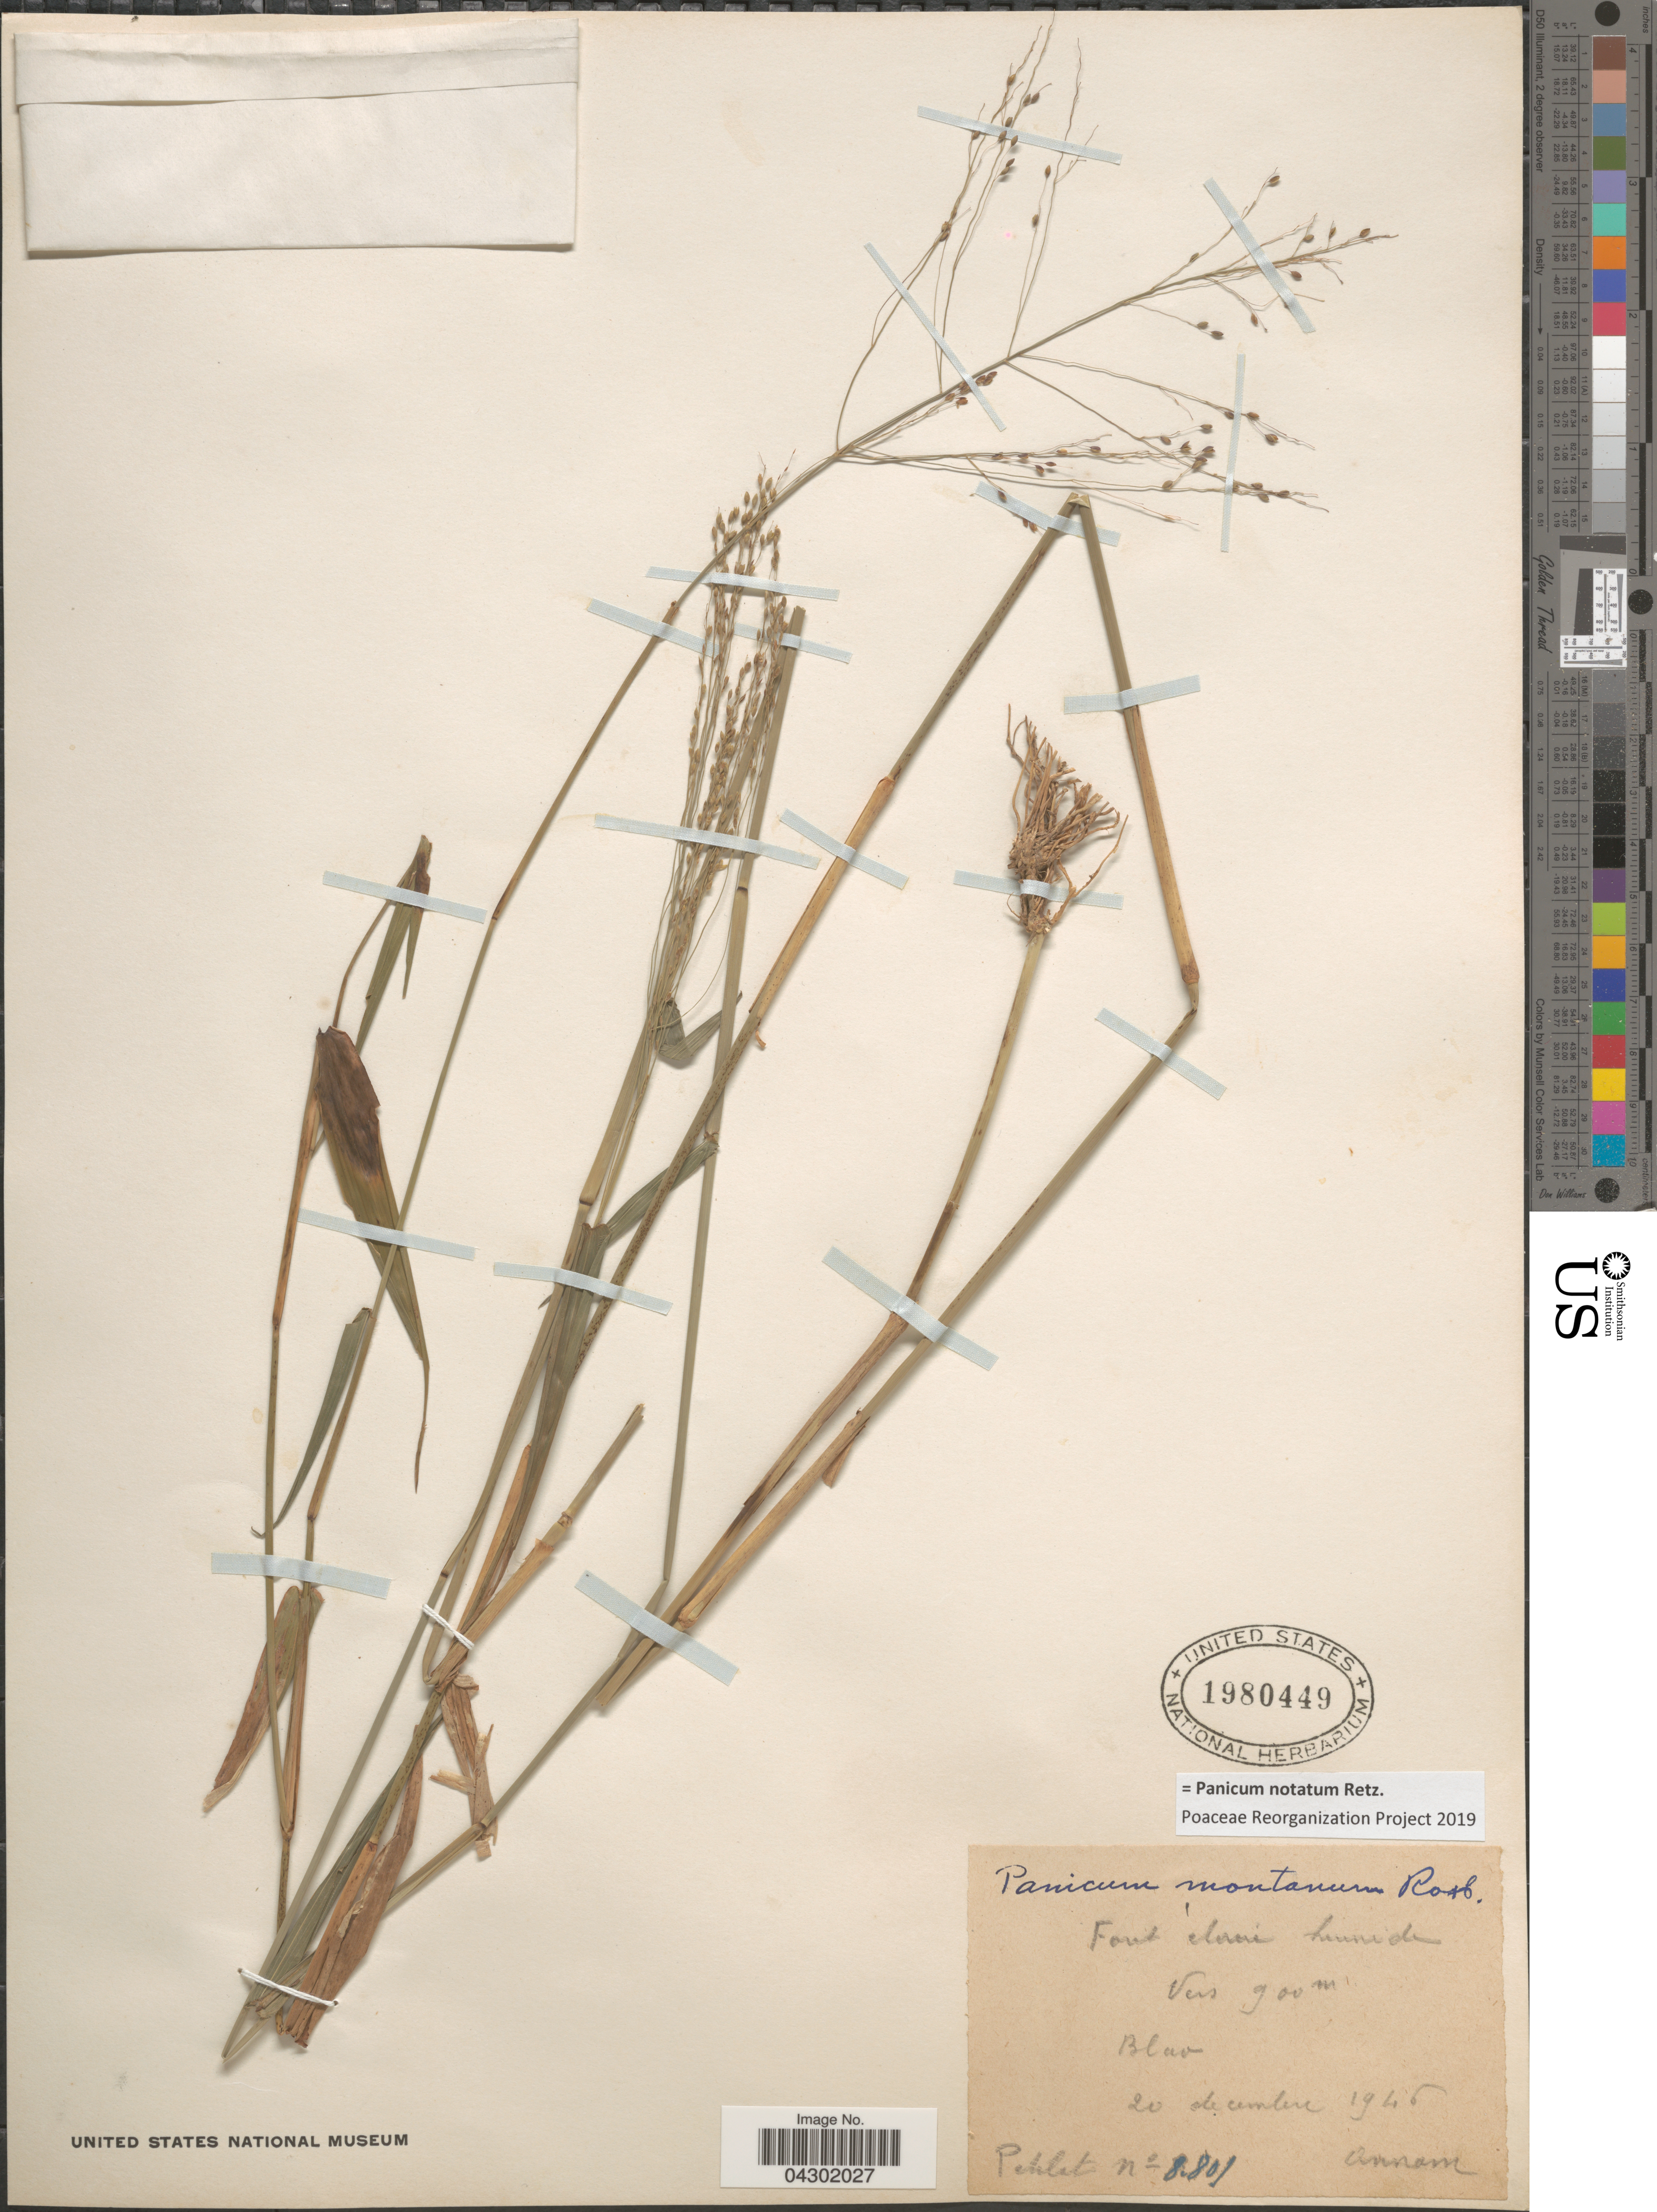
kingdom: Plantae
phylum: Tracheophyta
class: Liliopsida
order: Poales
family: Poaceae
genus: Panicum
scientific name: Panicum notatum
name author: Retz.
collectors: Pohlat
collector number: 8801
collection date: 1946-12-20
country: Vietnam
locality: Blav. Annam.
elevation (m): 900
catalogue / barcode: US 1980449